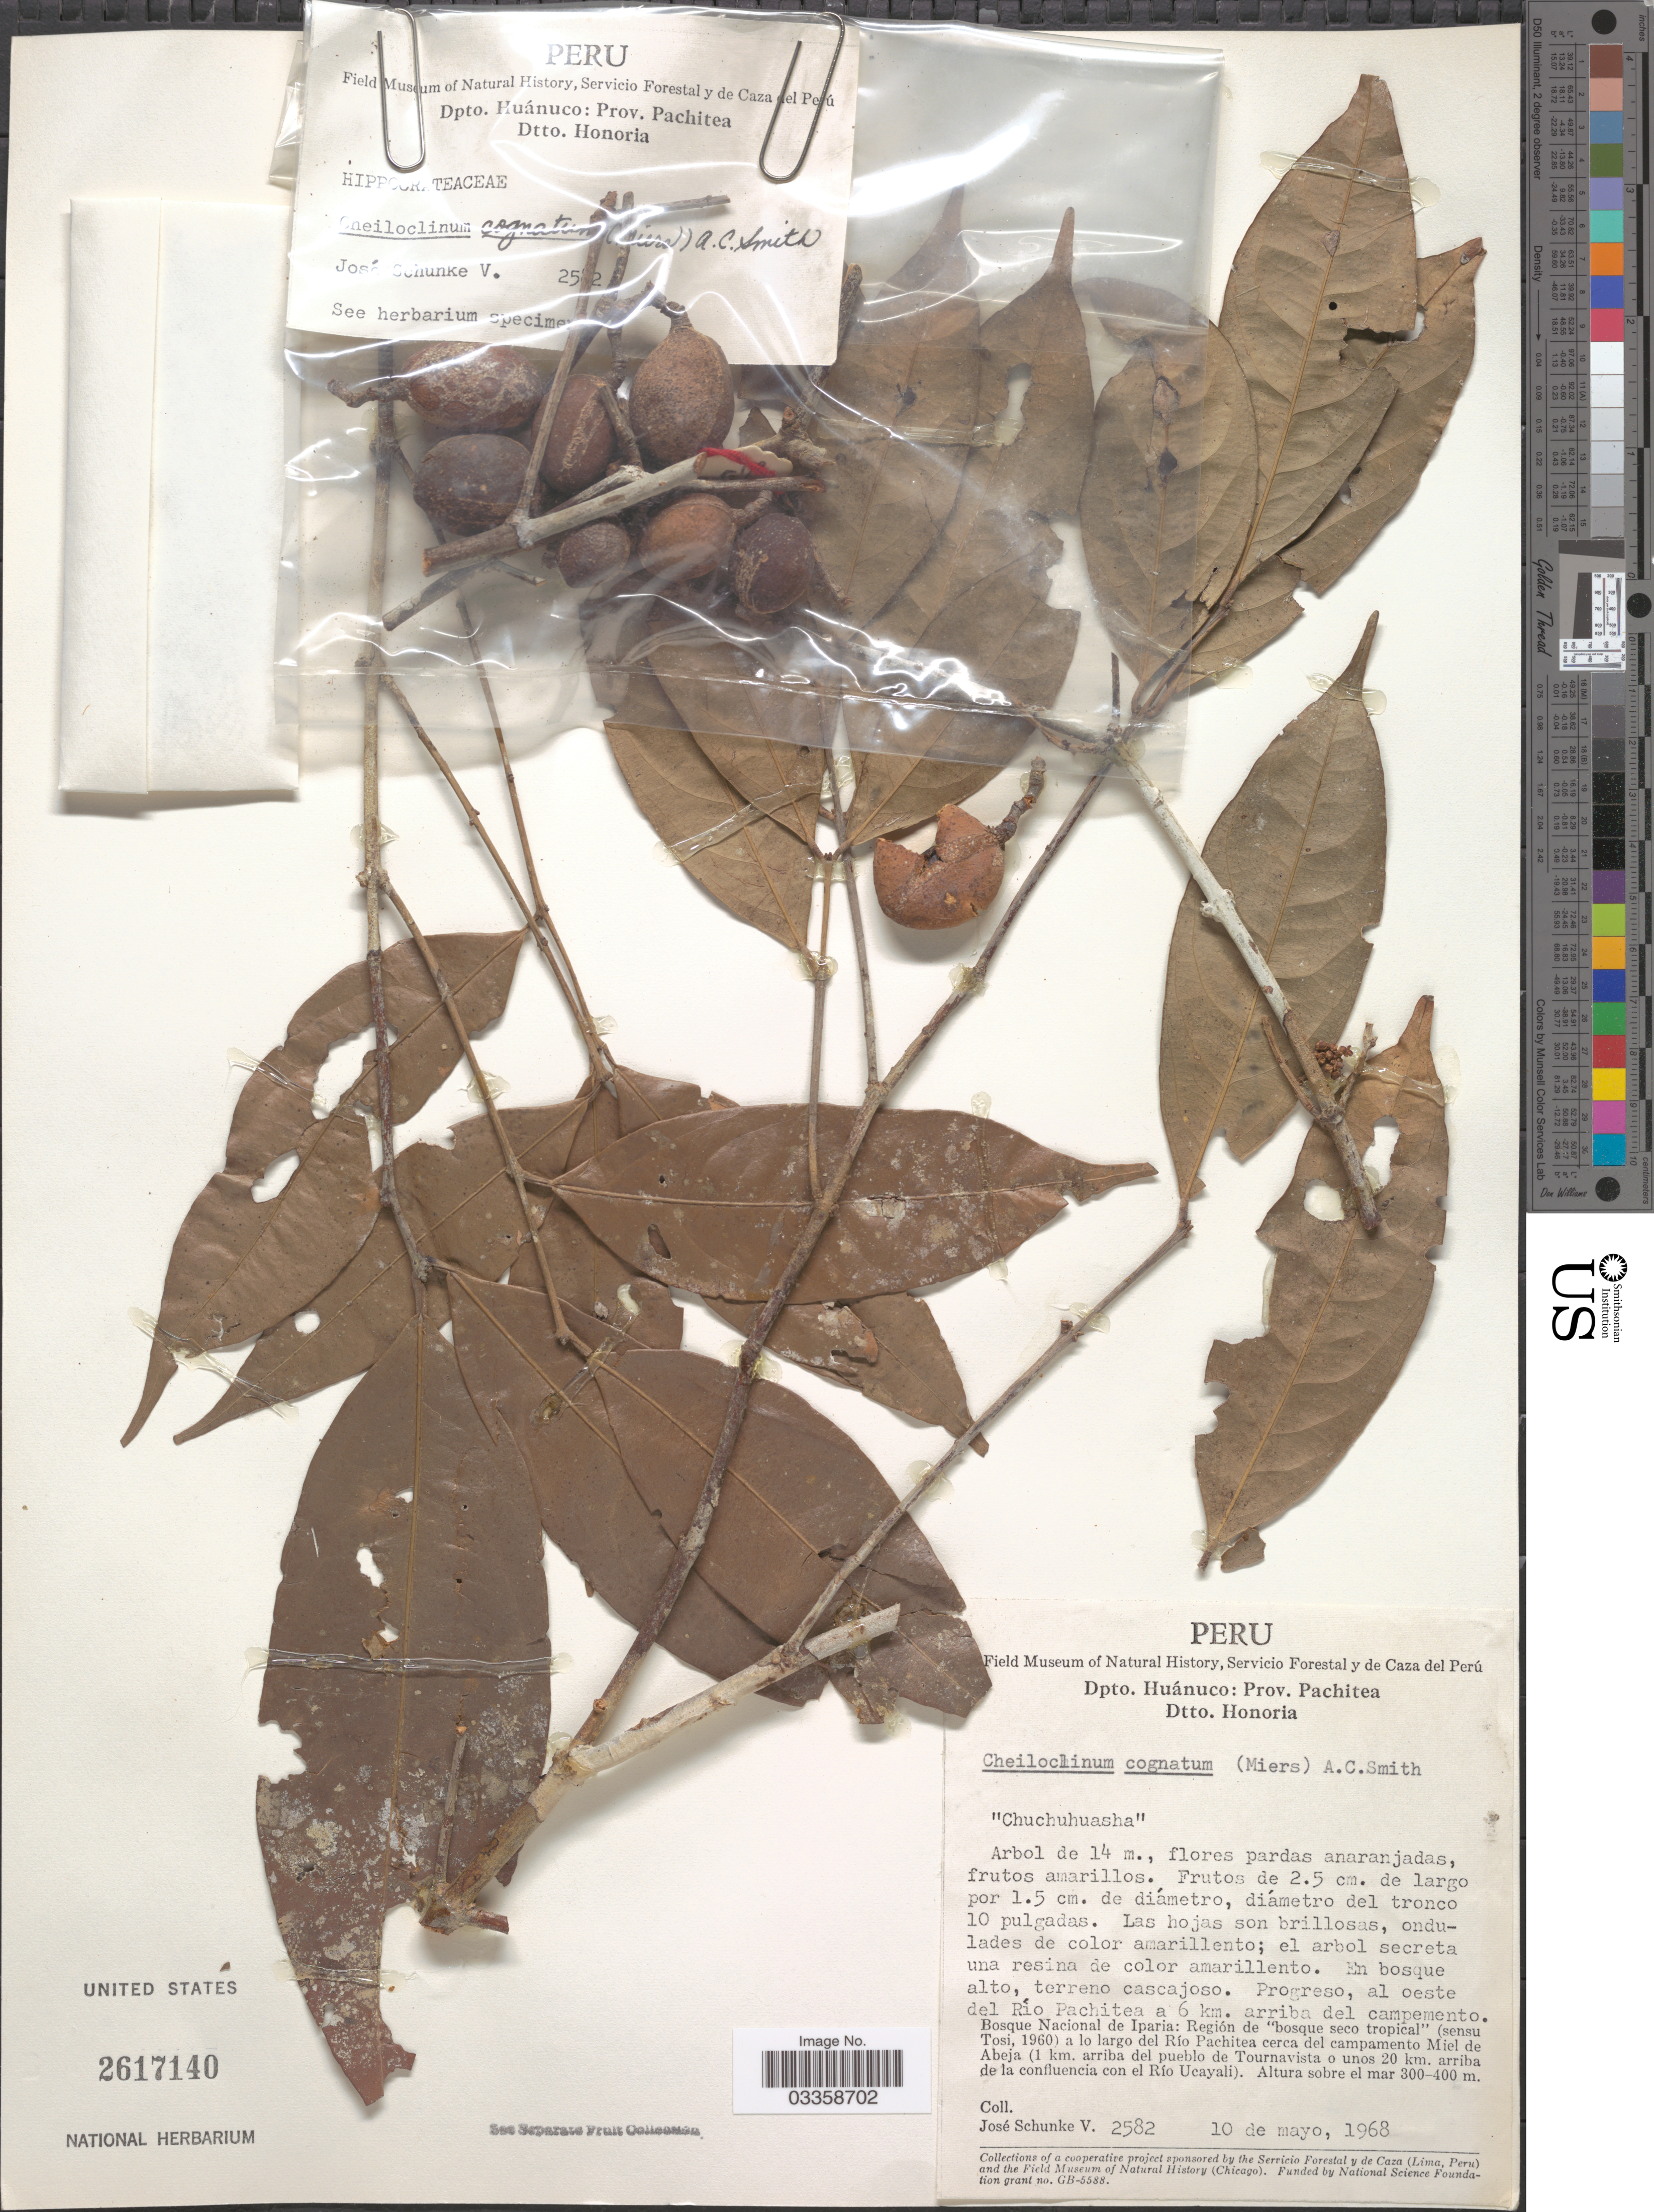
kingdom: Plantae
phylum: Tracheophyta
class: Magnoliopsida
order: Celastrales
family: Celastraceae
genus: Cheiloclinium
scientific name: Cheiloclinium cognatum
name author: (Miers) A.C. Sm.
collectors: J. Schunke Vigo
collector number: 2582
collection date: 1968-05-10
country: Peru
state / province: Huánuco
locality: Dpto. Huánuco: Prov. Pachitea, Dtto. Honoria. Progreso, al oeste del Río Pachitea a 6 km. arriba del campemento.Bosque Nacional de Iparia: Región de "bosque seco tropical" (sensu Tosi, 1960) a lo largo del Río Pachitea cerca del campamento Miel de Abeja (1 km. arriba del pueblo de Tournavista o unos 20 km. arriba de la confluencia con el Río Ucayali).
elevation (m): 300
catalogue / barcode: US 2617140